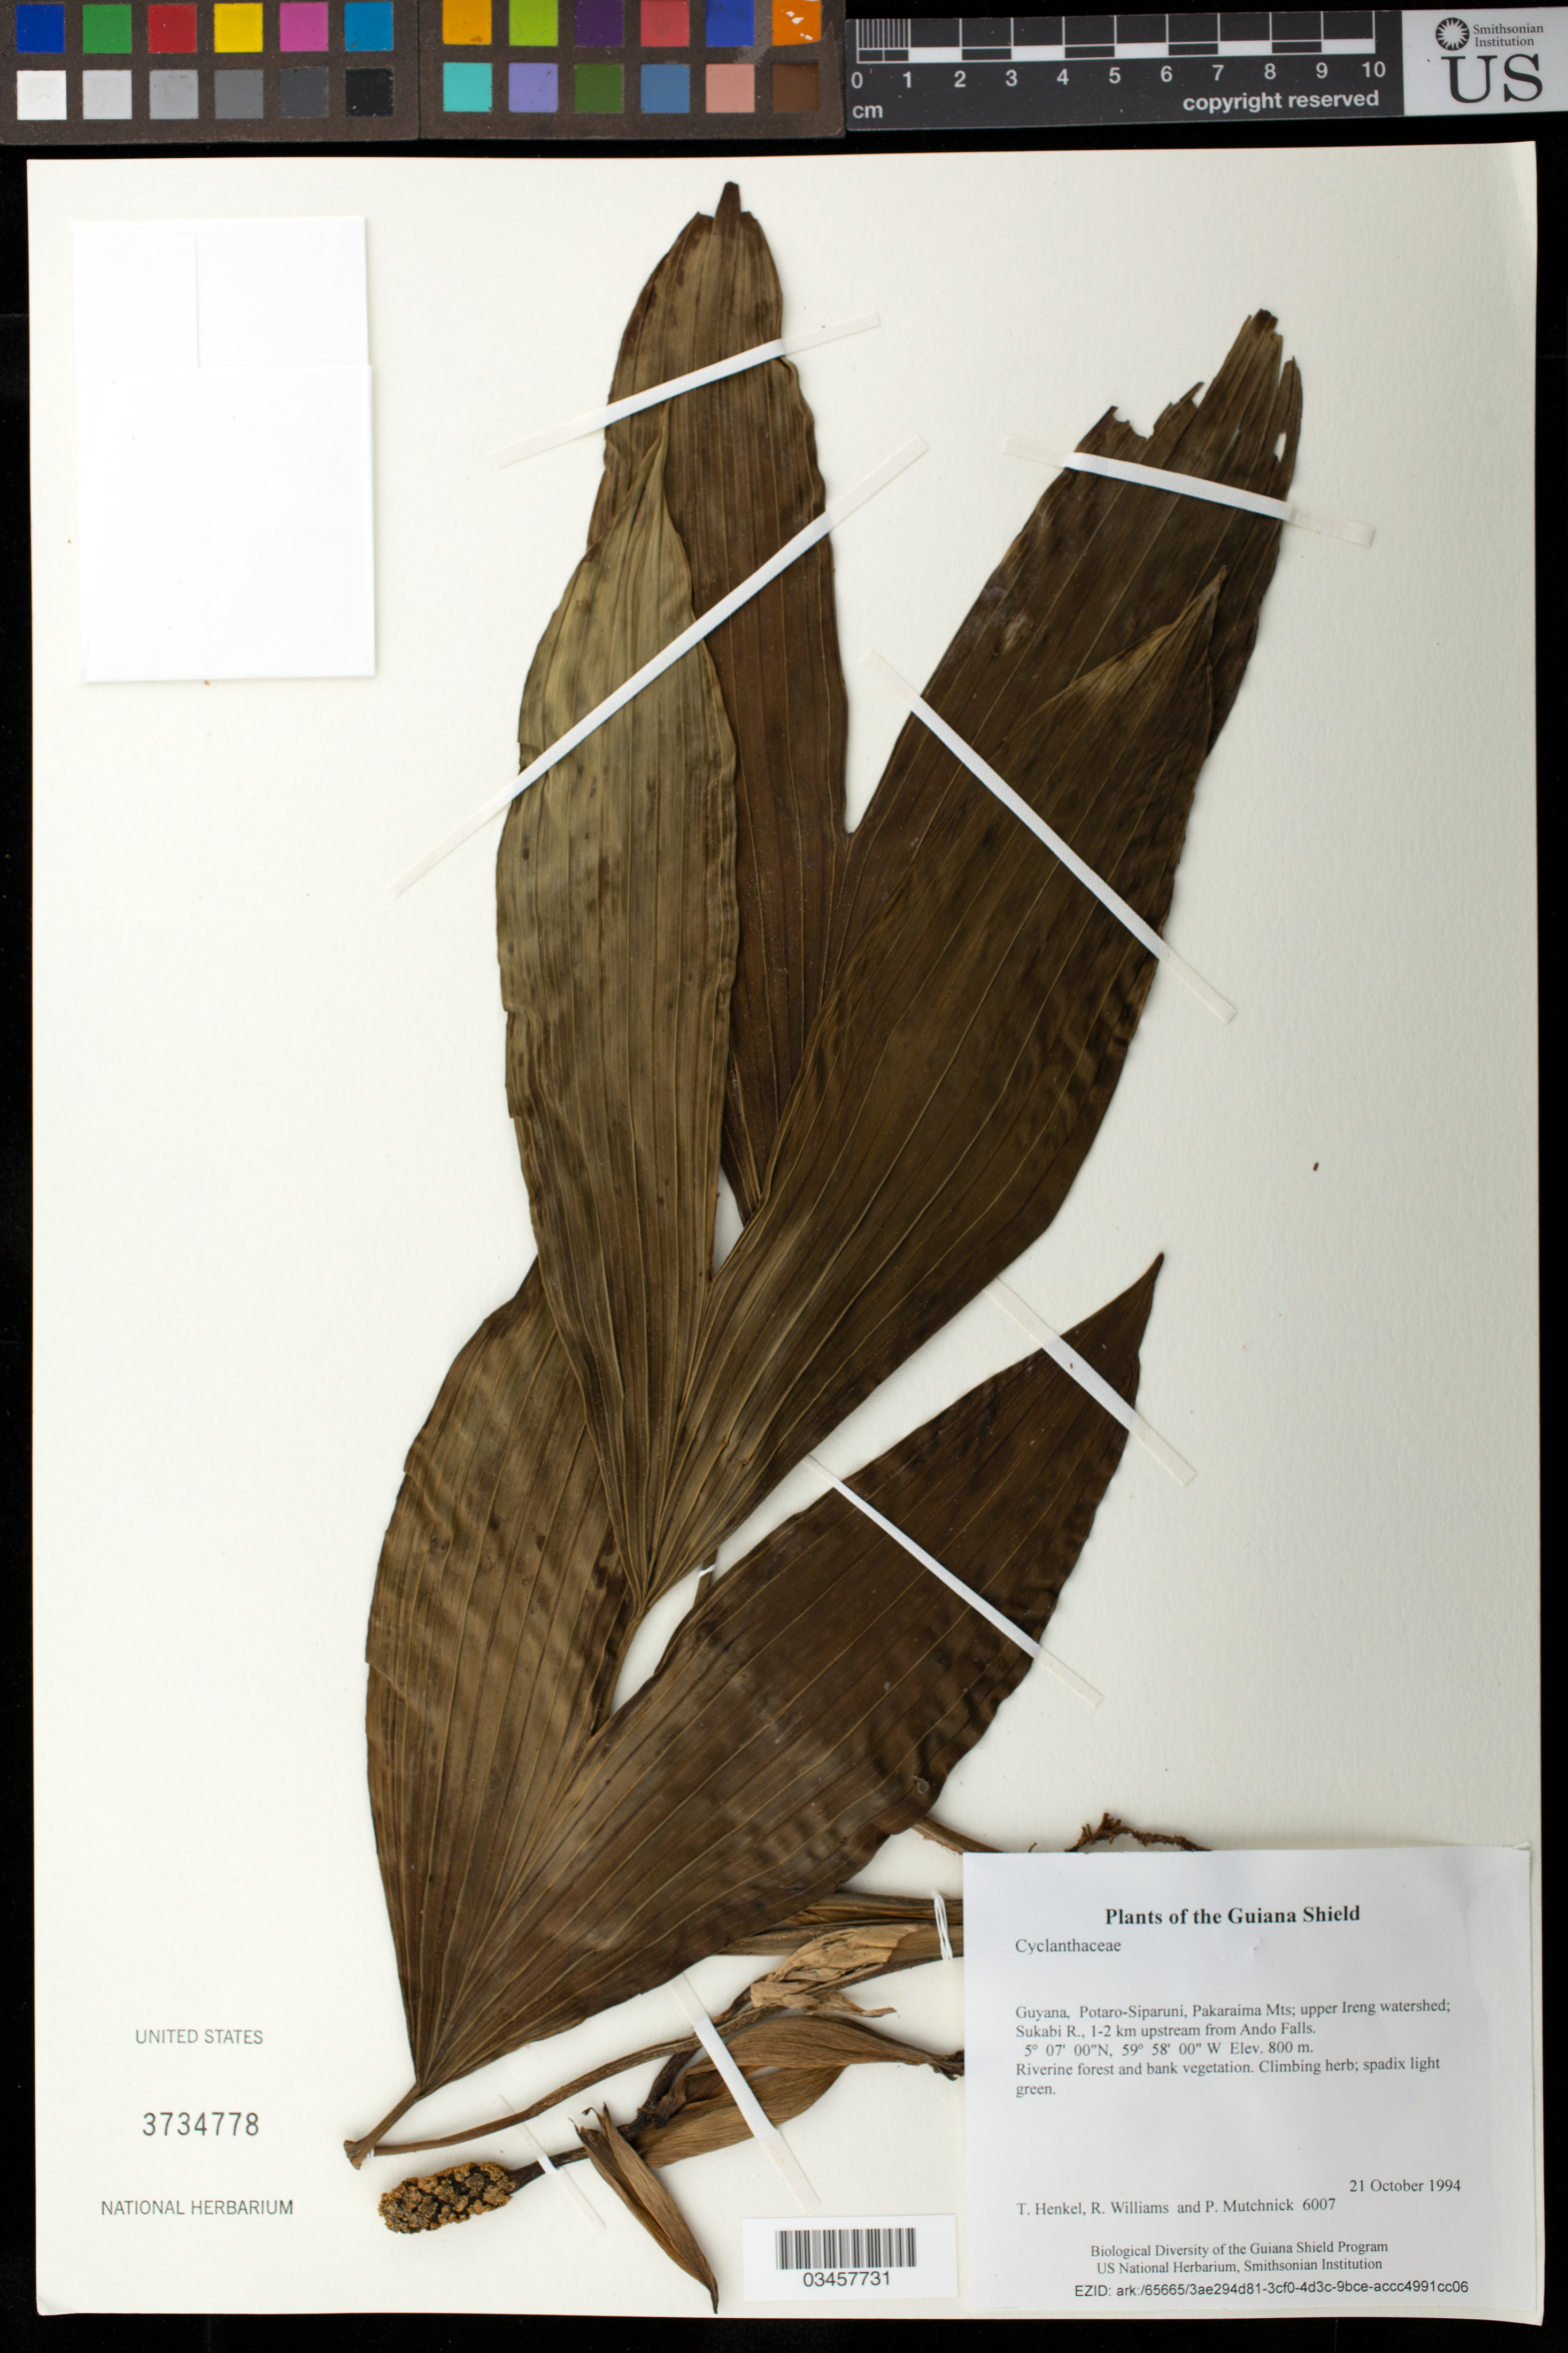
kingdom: Plantae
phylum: Tracheophyta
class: Liliopsida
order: Pandanales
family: Cyclanthaceae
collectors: T. Henkel, R. Williams & P. Mutchnick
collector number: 6007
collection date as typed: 21 October 1994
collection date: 1994-10-21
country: Guyana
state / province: Potaro-Siparuni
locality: Pakaraima Mts; upper Ireng watershed; Sukabi R., 1-2 km upstream from Ando Falls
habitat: Riverine forest and bank vegetation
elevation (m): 800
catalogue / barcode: US 3734778